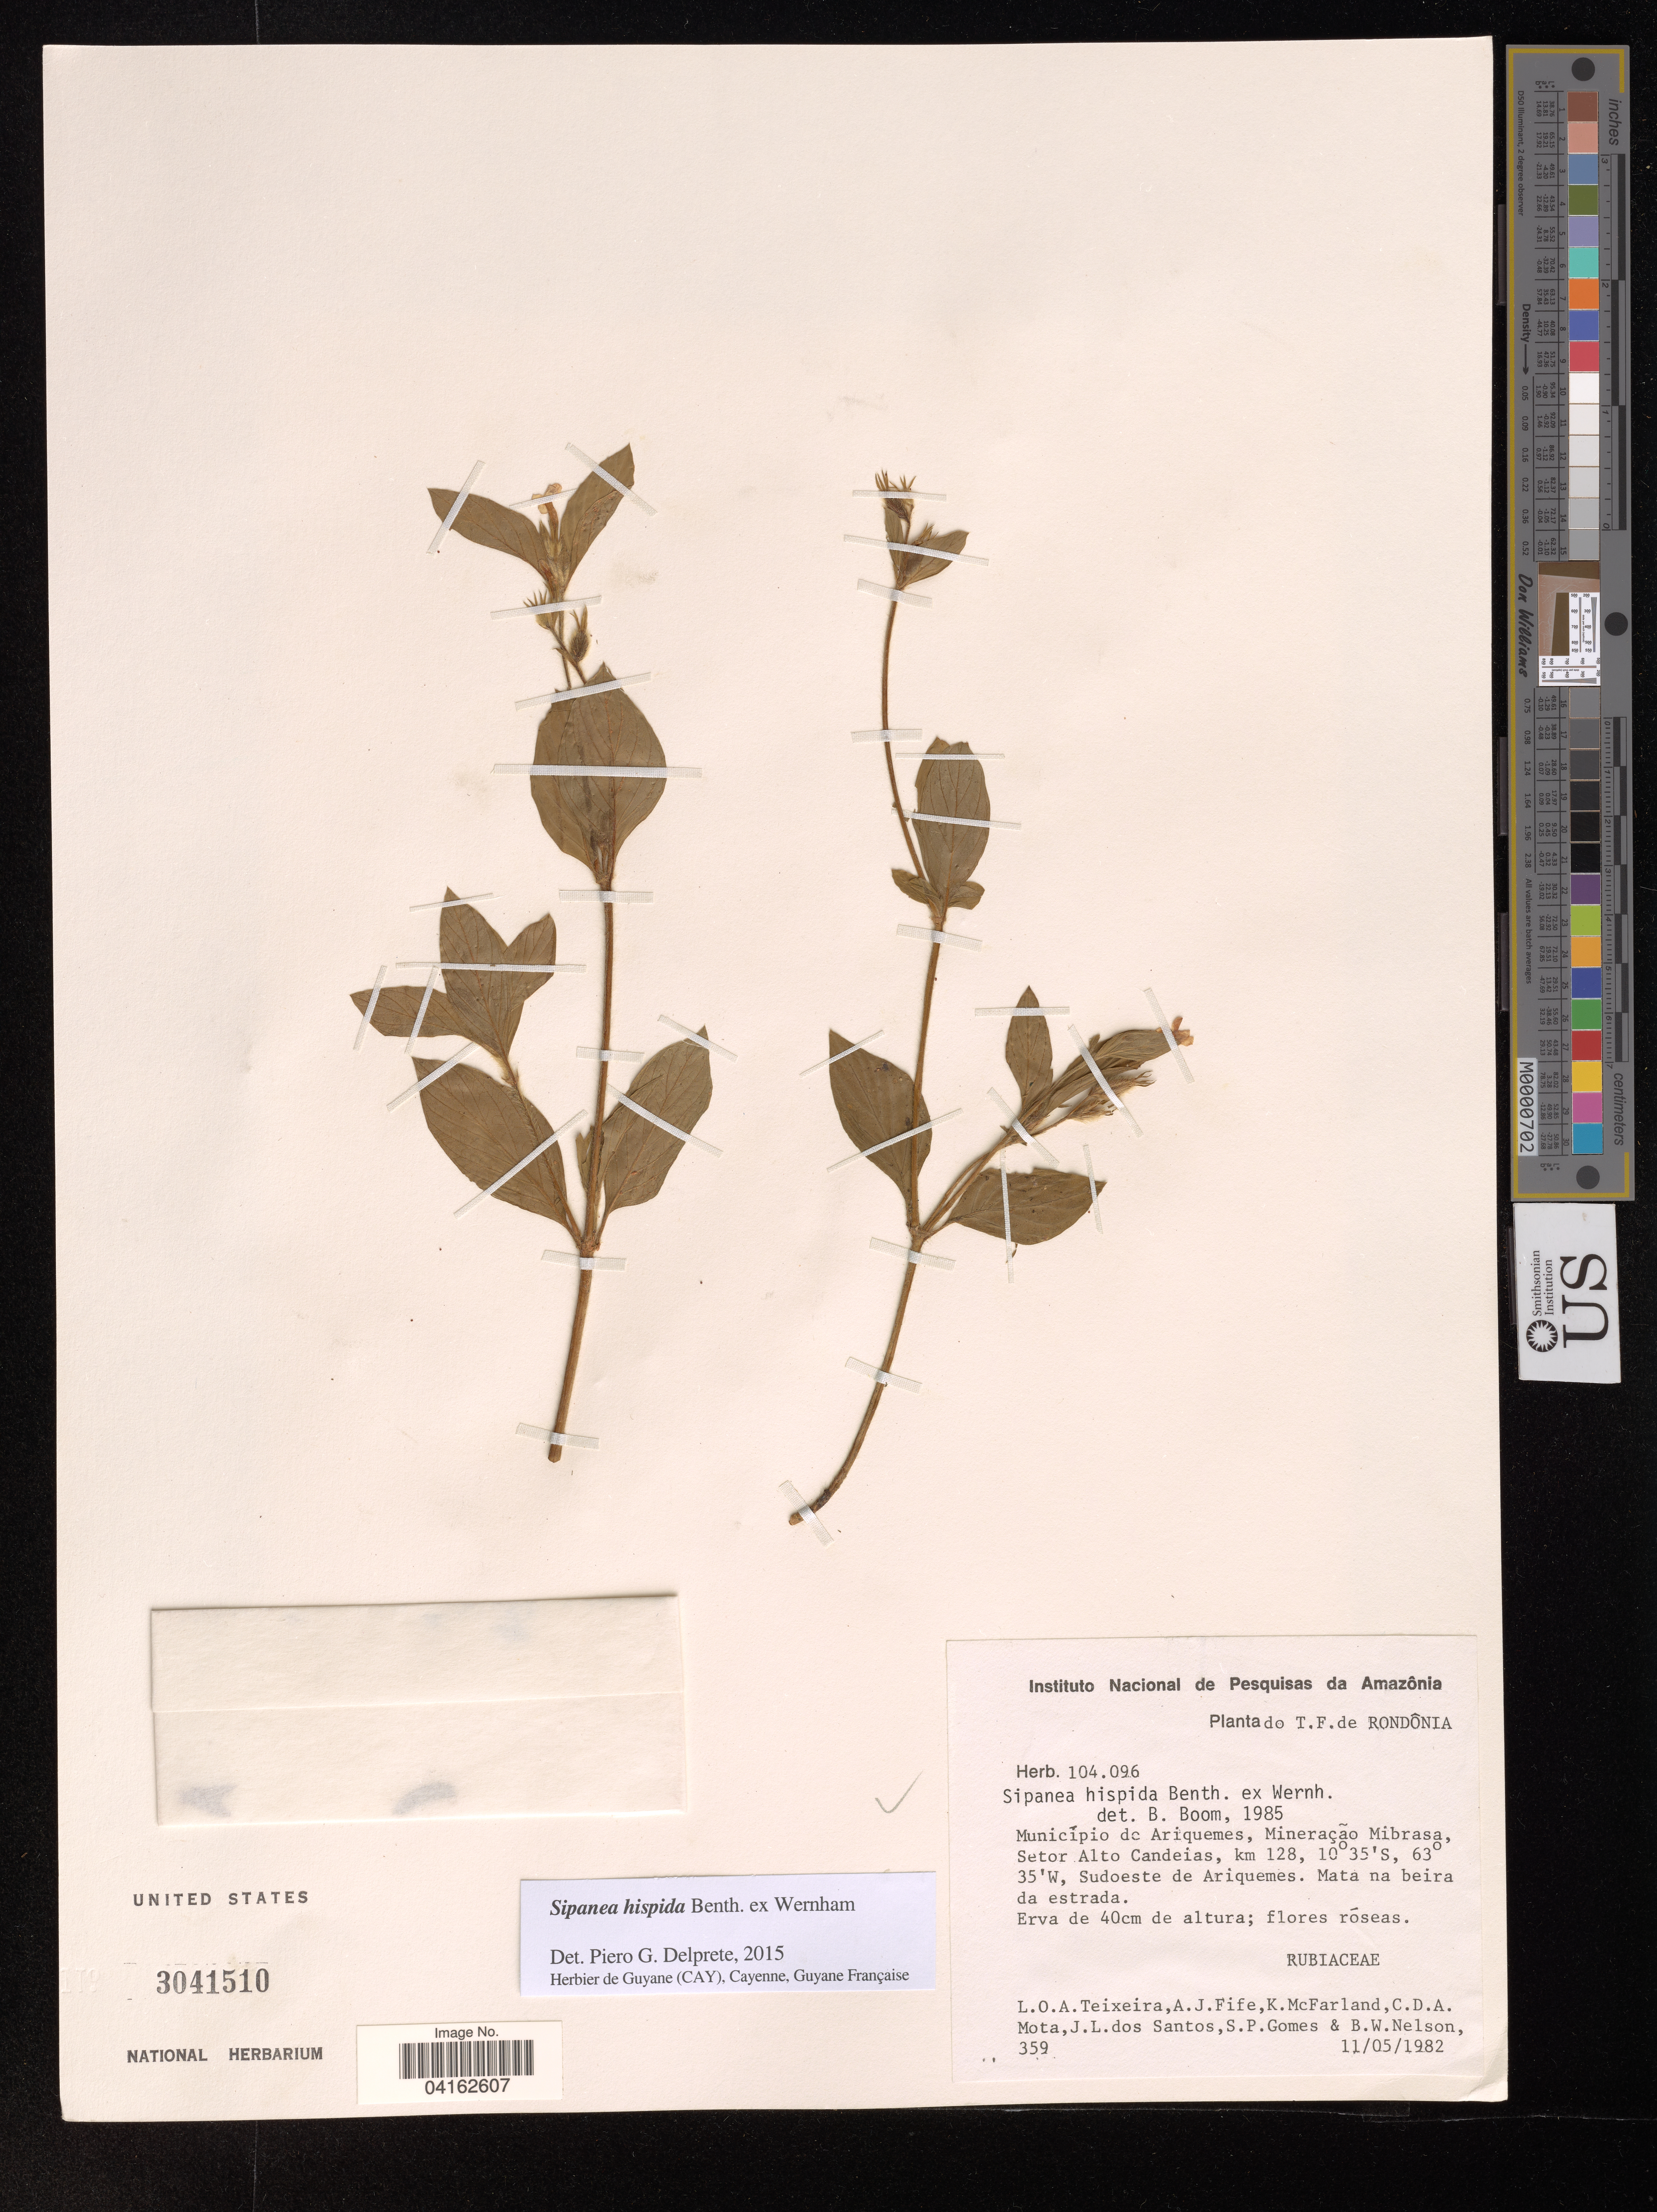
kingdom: Plantae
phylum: Tracheophyta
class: Magnoliopsida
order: Gentianales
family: Rubiaceae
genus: Sipanea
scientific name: Sipanea hispida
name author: Benth. ex Wernham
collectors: L. O. A. Teixeira, A. Fife, K. McFarland, C. D. Mota & et al.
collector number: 359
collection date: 1982-05-11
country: Brazil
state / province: Rondônia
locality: T. F. de Rondônia. Município de Ariquemes, Mineração Mibrasa, Setor Alto Candeias, km 128, Sudoeste de Ariquemes. Mata na beira da estrada.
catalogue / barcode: US 3041510